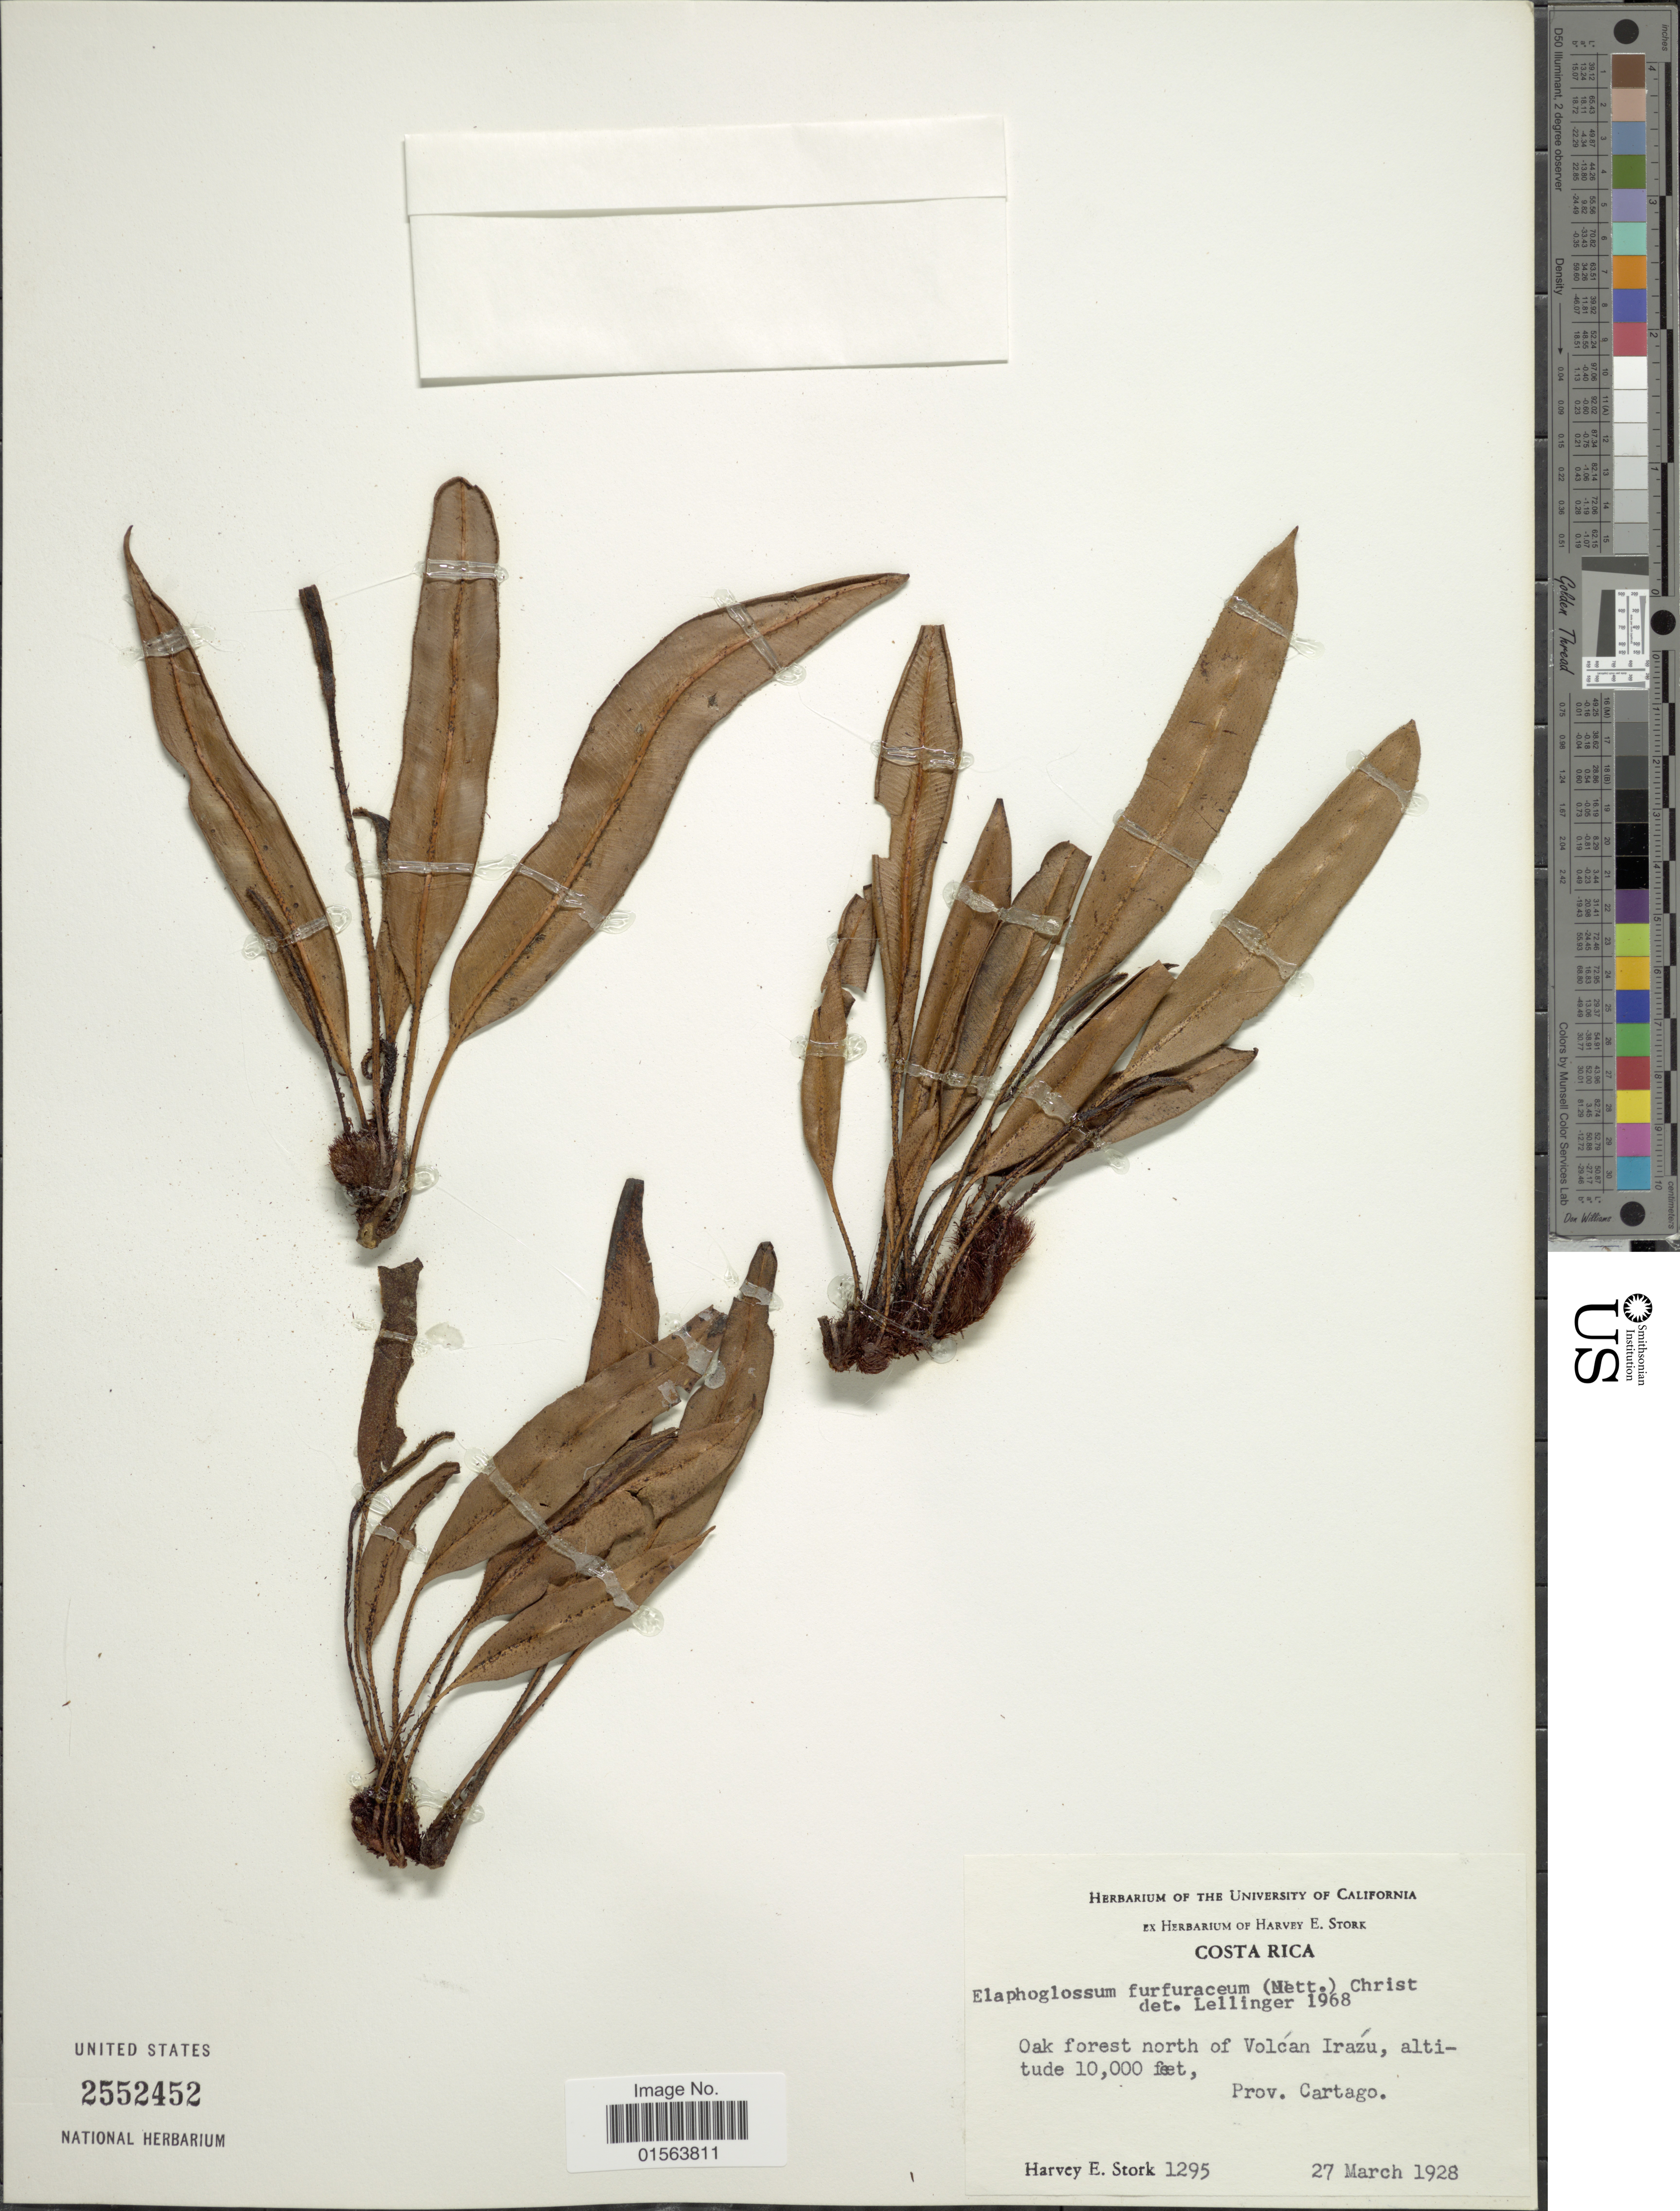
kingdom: Plantae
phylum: Tracheophyta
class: Polypodiopsida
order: Polypodiales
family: Dryopteridaceae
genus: Elaphoglossum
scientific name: Elaphoglossum furfuraceum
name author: (Mett. ex Kuhn) Christ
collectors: H. E. Stork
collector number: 1295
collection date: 1928-03-27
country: Costa Rica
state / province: Cartago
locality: Oak forest north of Volcan Irazu, Prov. Cartago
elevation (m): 3048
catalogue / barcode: US 2552452